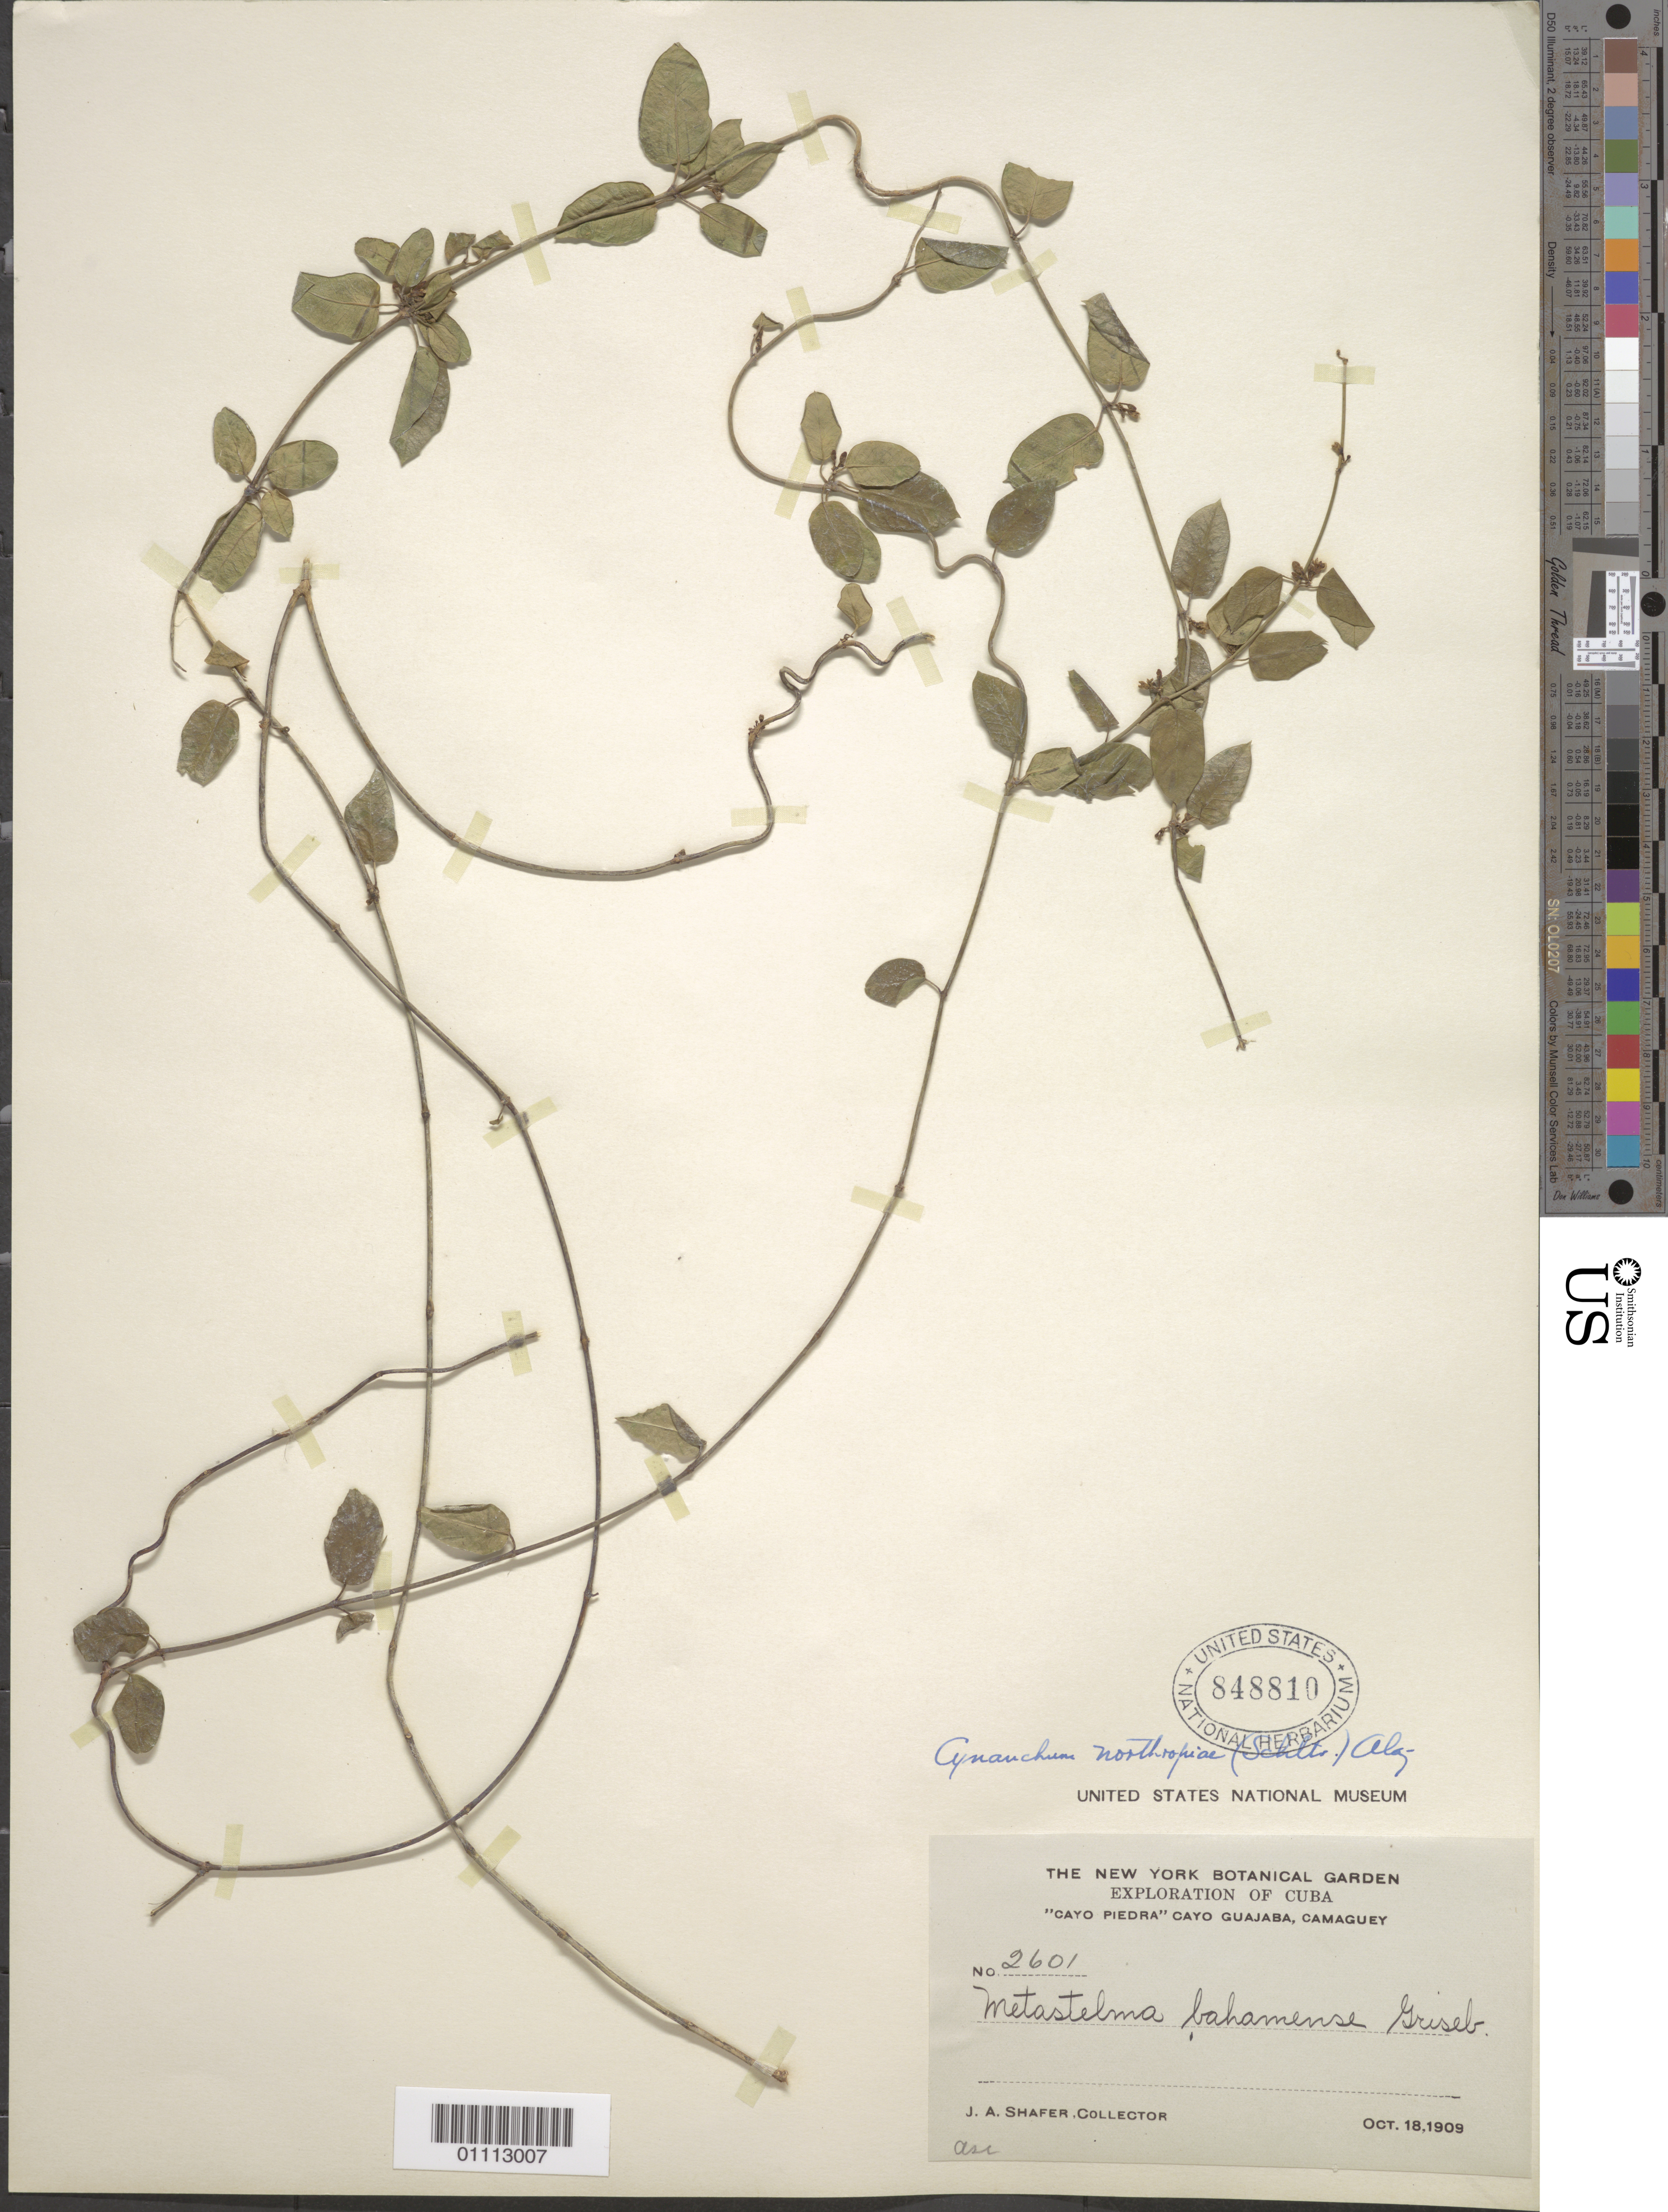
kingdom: Plantae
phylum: Tracheophyta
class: Magnoliopsida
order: Gentianales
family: Apocynaceae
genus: Cynanchum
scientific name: Cynanchum northropiae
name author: (Schltdl.) Alain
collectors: J. A. Shafer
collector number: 2601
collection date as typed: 18 Oct 1909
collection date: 1909-10-18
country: Cuba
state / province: Camagüey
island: Cuba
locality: "Cayo Piedra" Cayo Guajaba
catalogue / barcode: US 848810